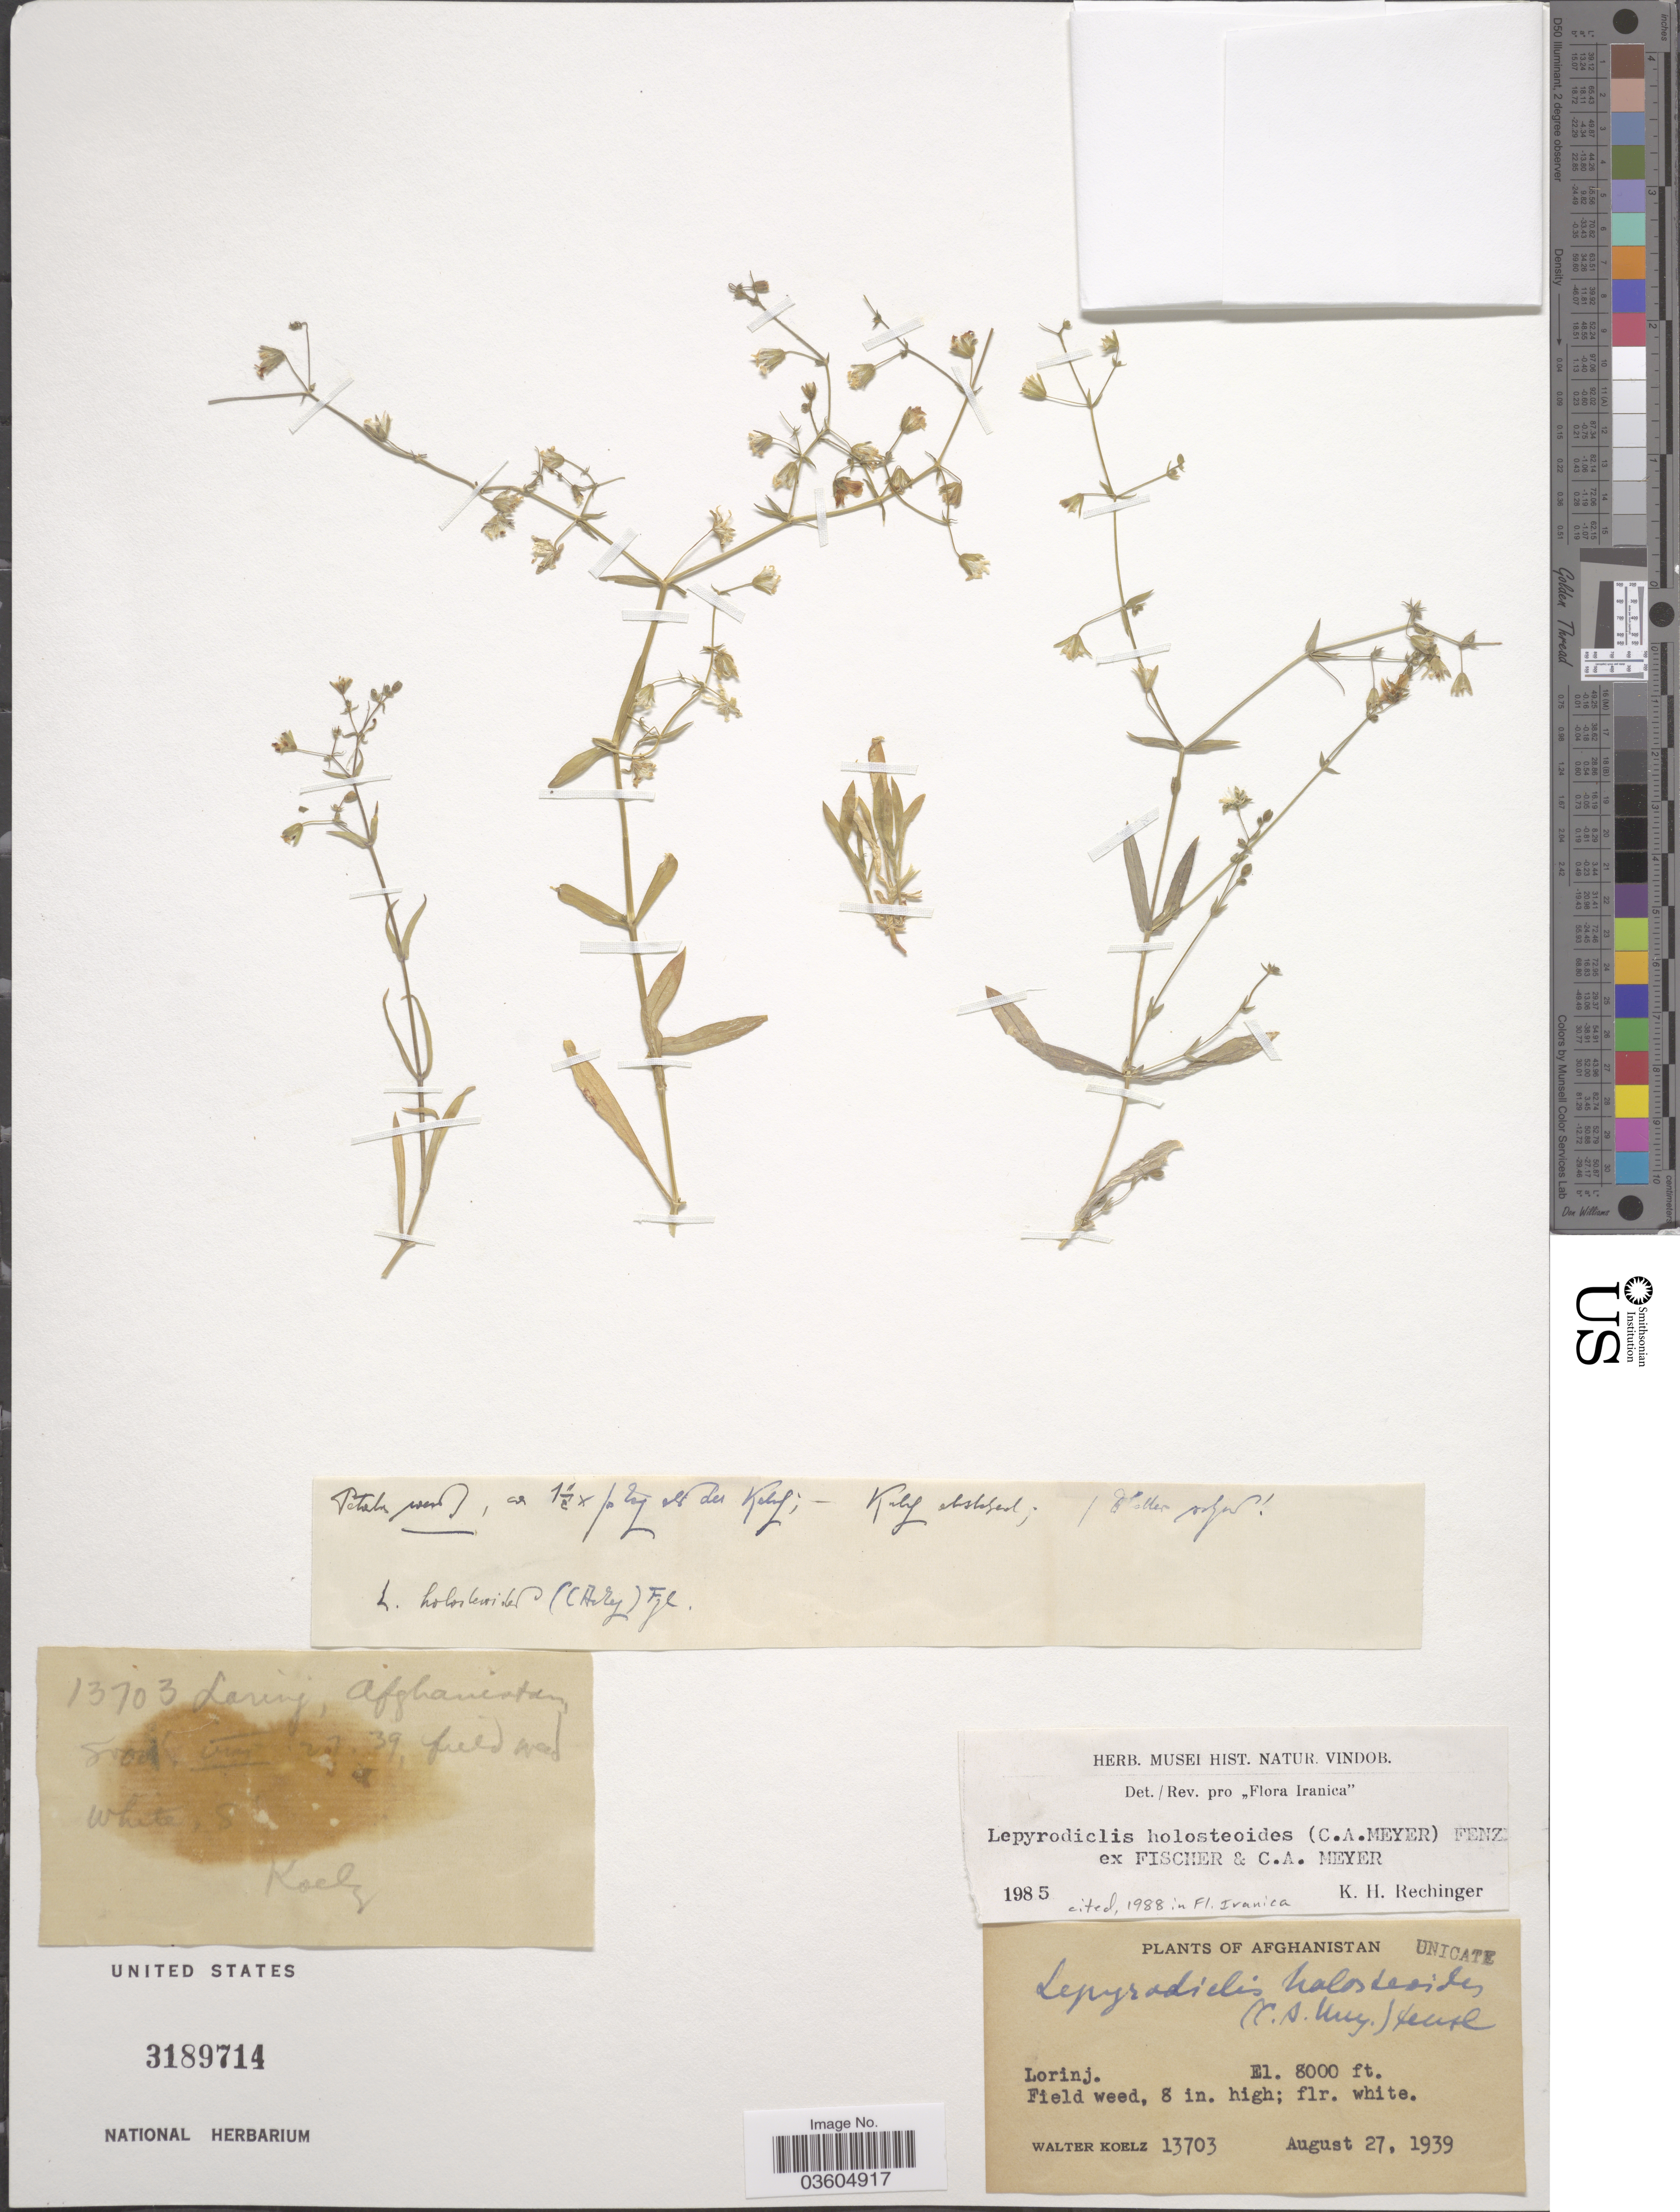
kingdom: Plantae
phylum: Tracheophyta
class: Magnoliopsida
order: Caryophyllales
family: Caryophyllaceae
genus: Lepyrodiclis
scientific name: Lepyrodiclis holosteoides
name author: (C.A. Mey.) Fenzl ex Fisch. & C.A. Mey.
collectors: W. N. Koelz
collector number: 13703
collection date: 1939-08-27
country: Afghanistan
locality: Lorinj.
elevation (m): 2438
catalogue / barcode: US 3189714